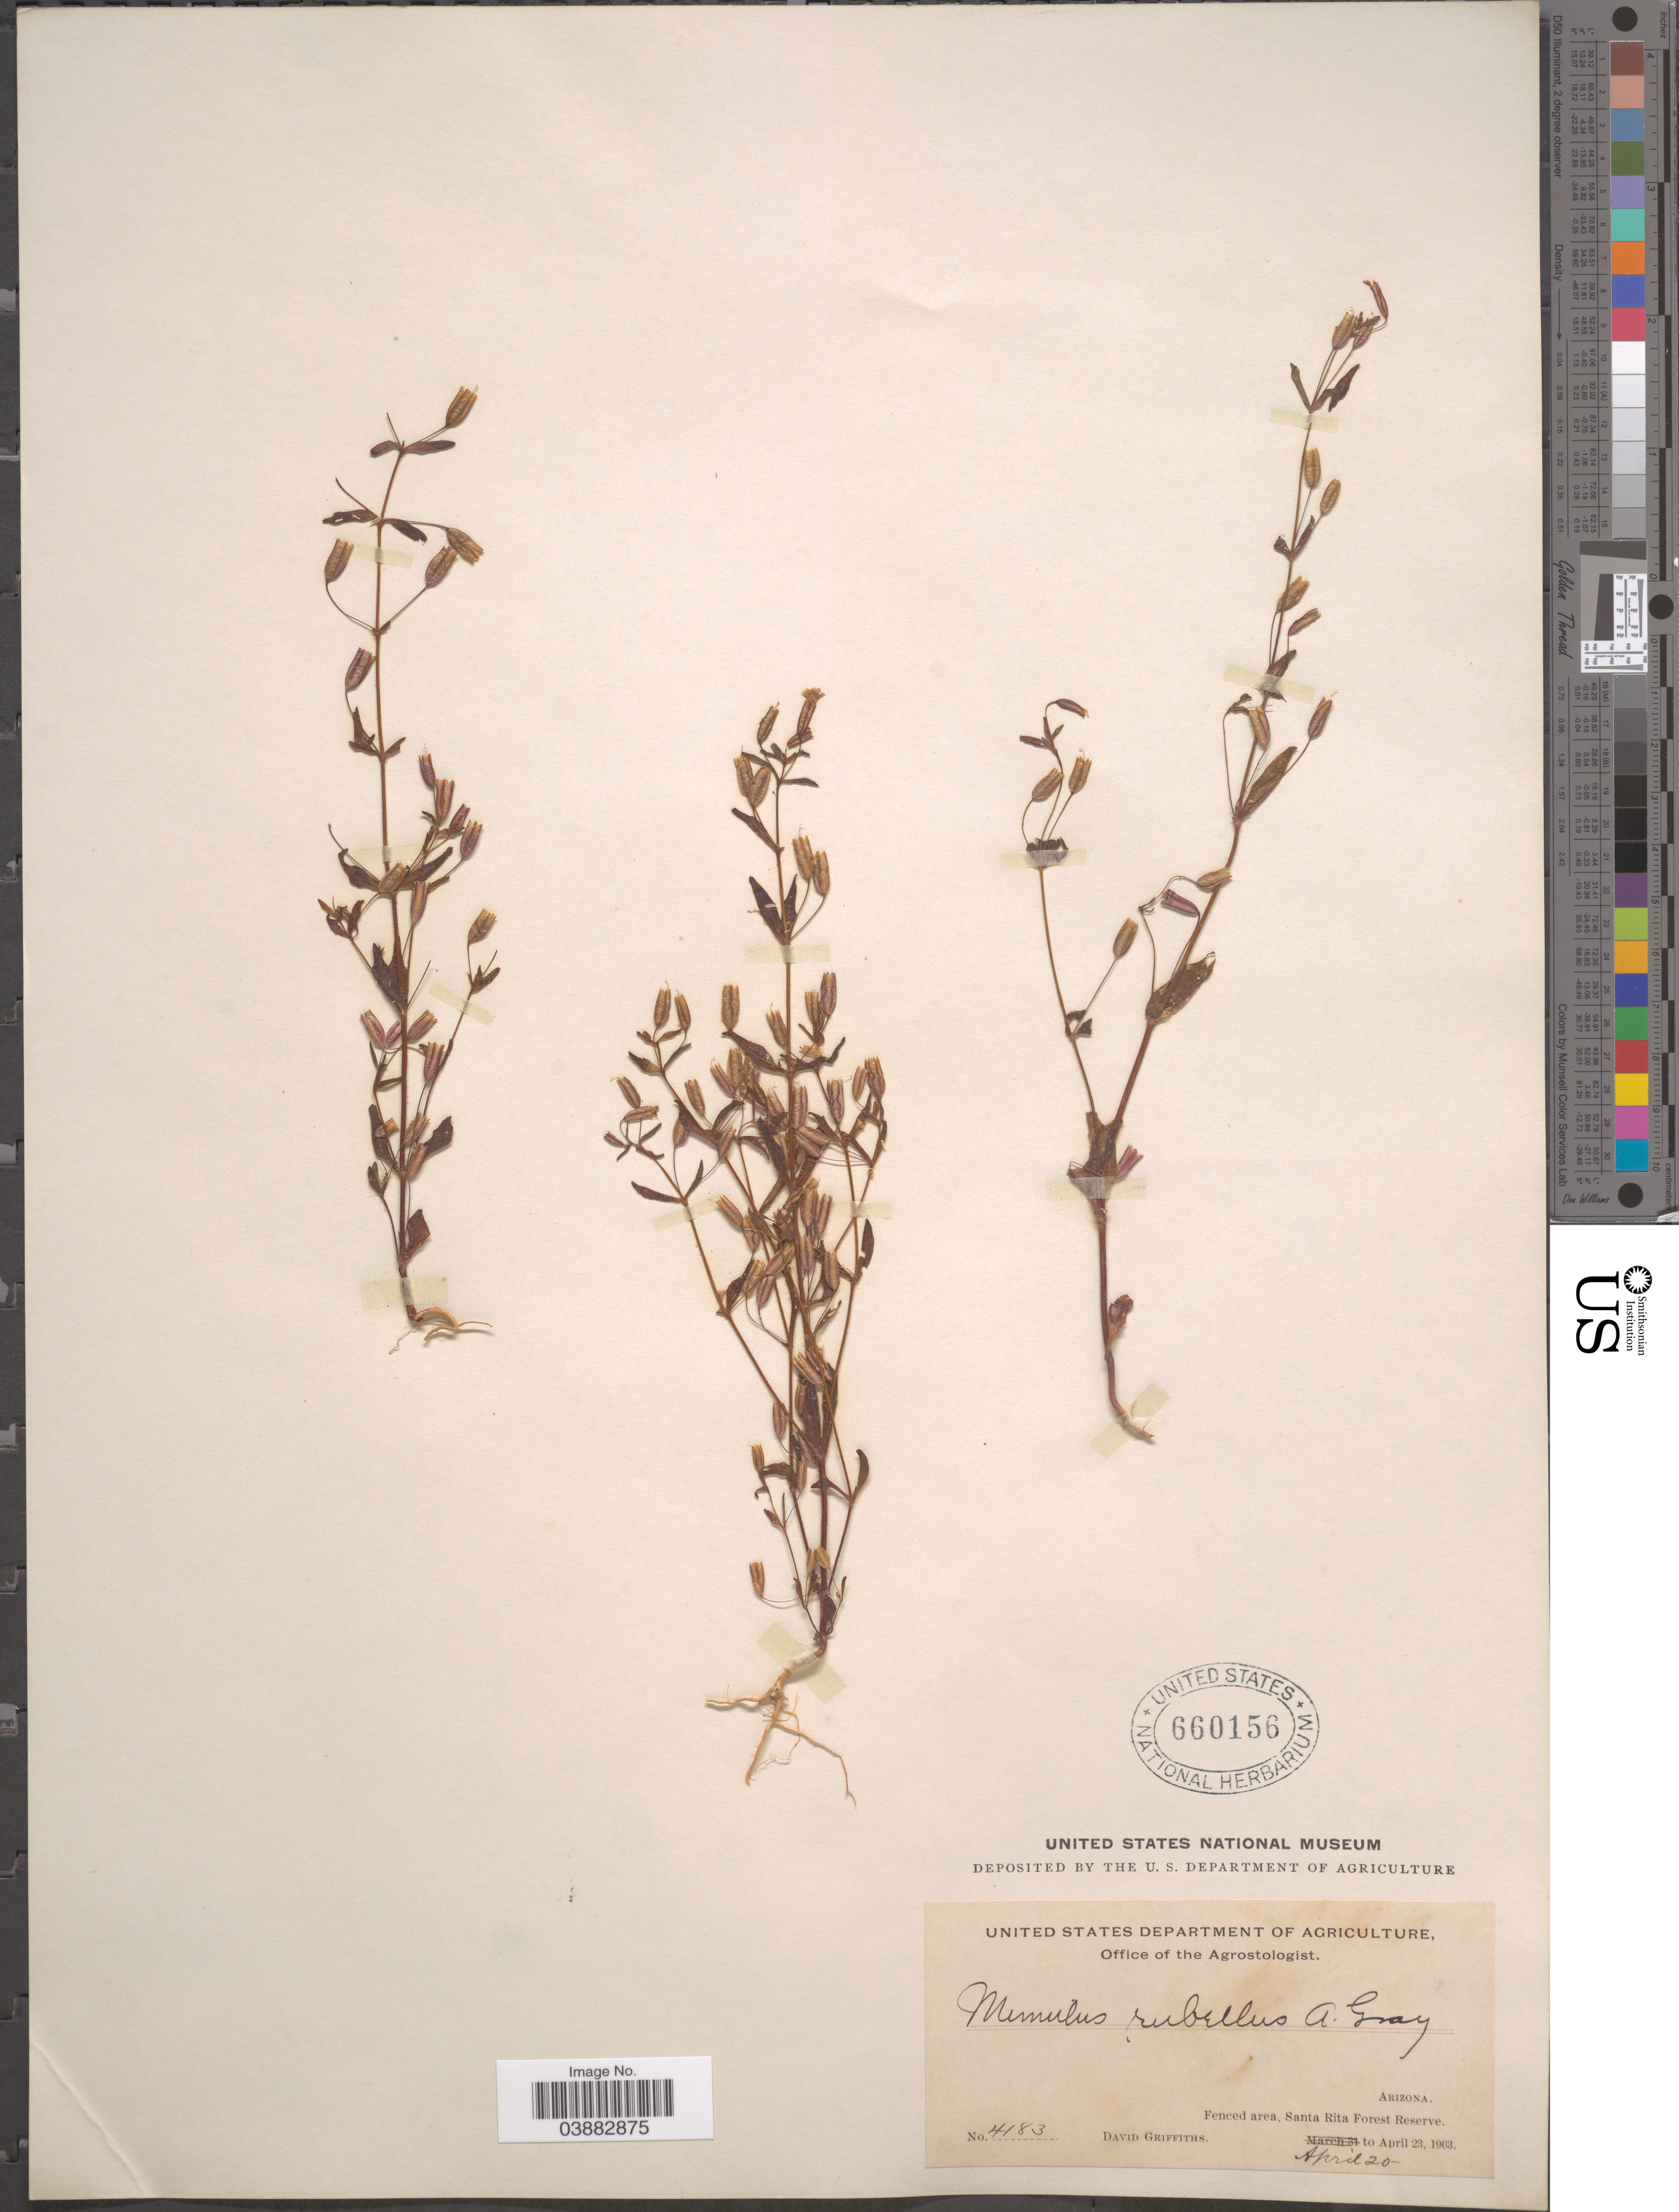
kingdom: Plantae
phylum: Tracheophyta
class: Magnoliopsida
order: Lamiales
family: Phrymaceae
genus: Mimulus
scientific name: Mimulus rubellus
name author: A. Gray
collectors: D. Griffiths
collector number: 4183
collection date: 1903-04-20/1903-04-23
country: United States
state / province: Arizona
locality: Santa R⁮ita Forest Reserve.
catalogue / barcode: US 660156